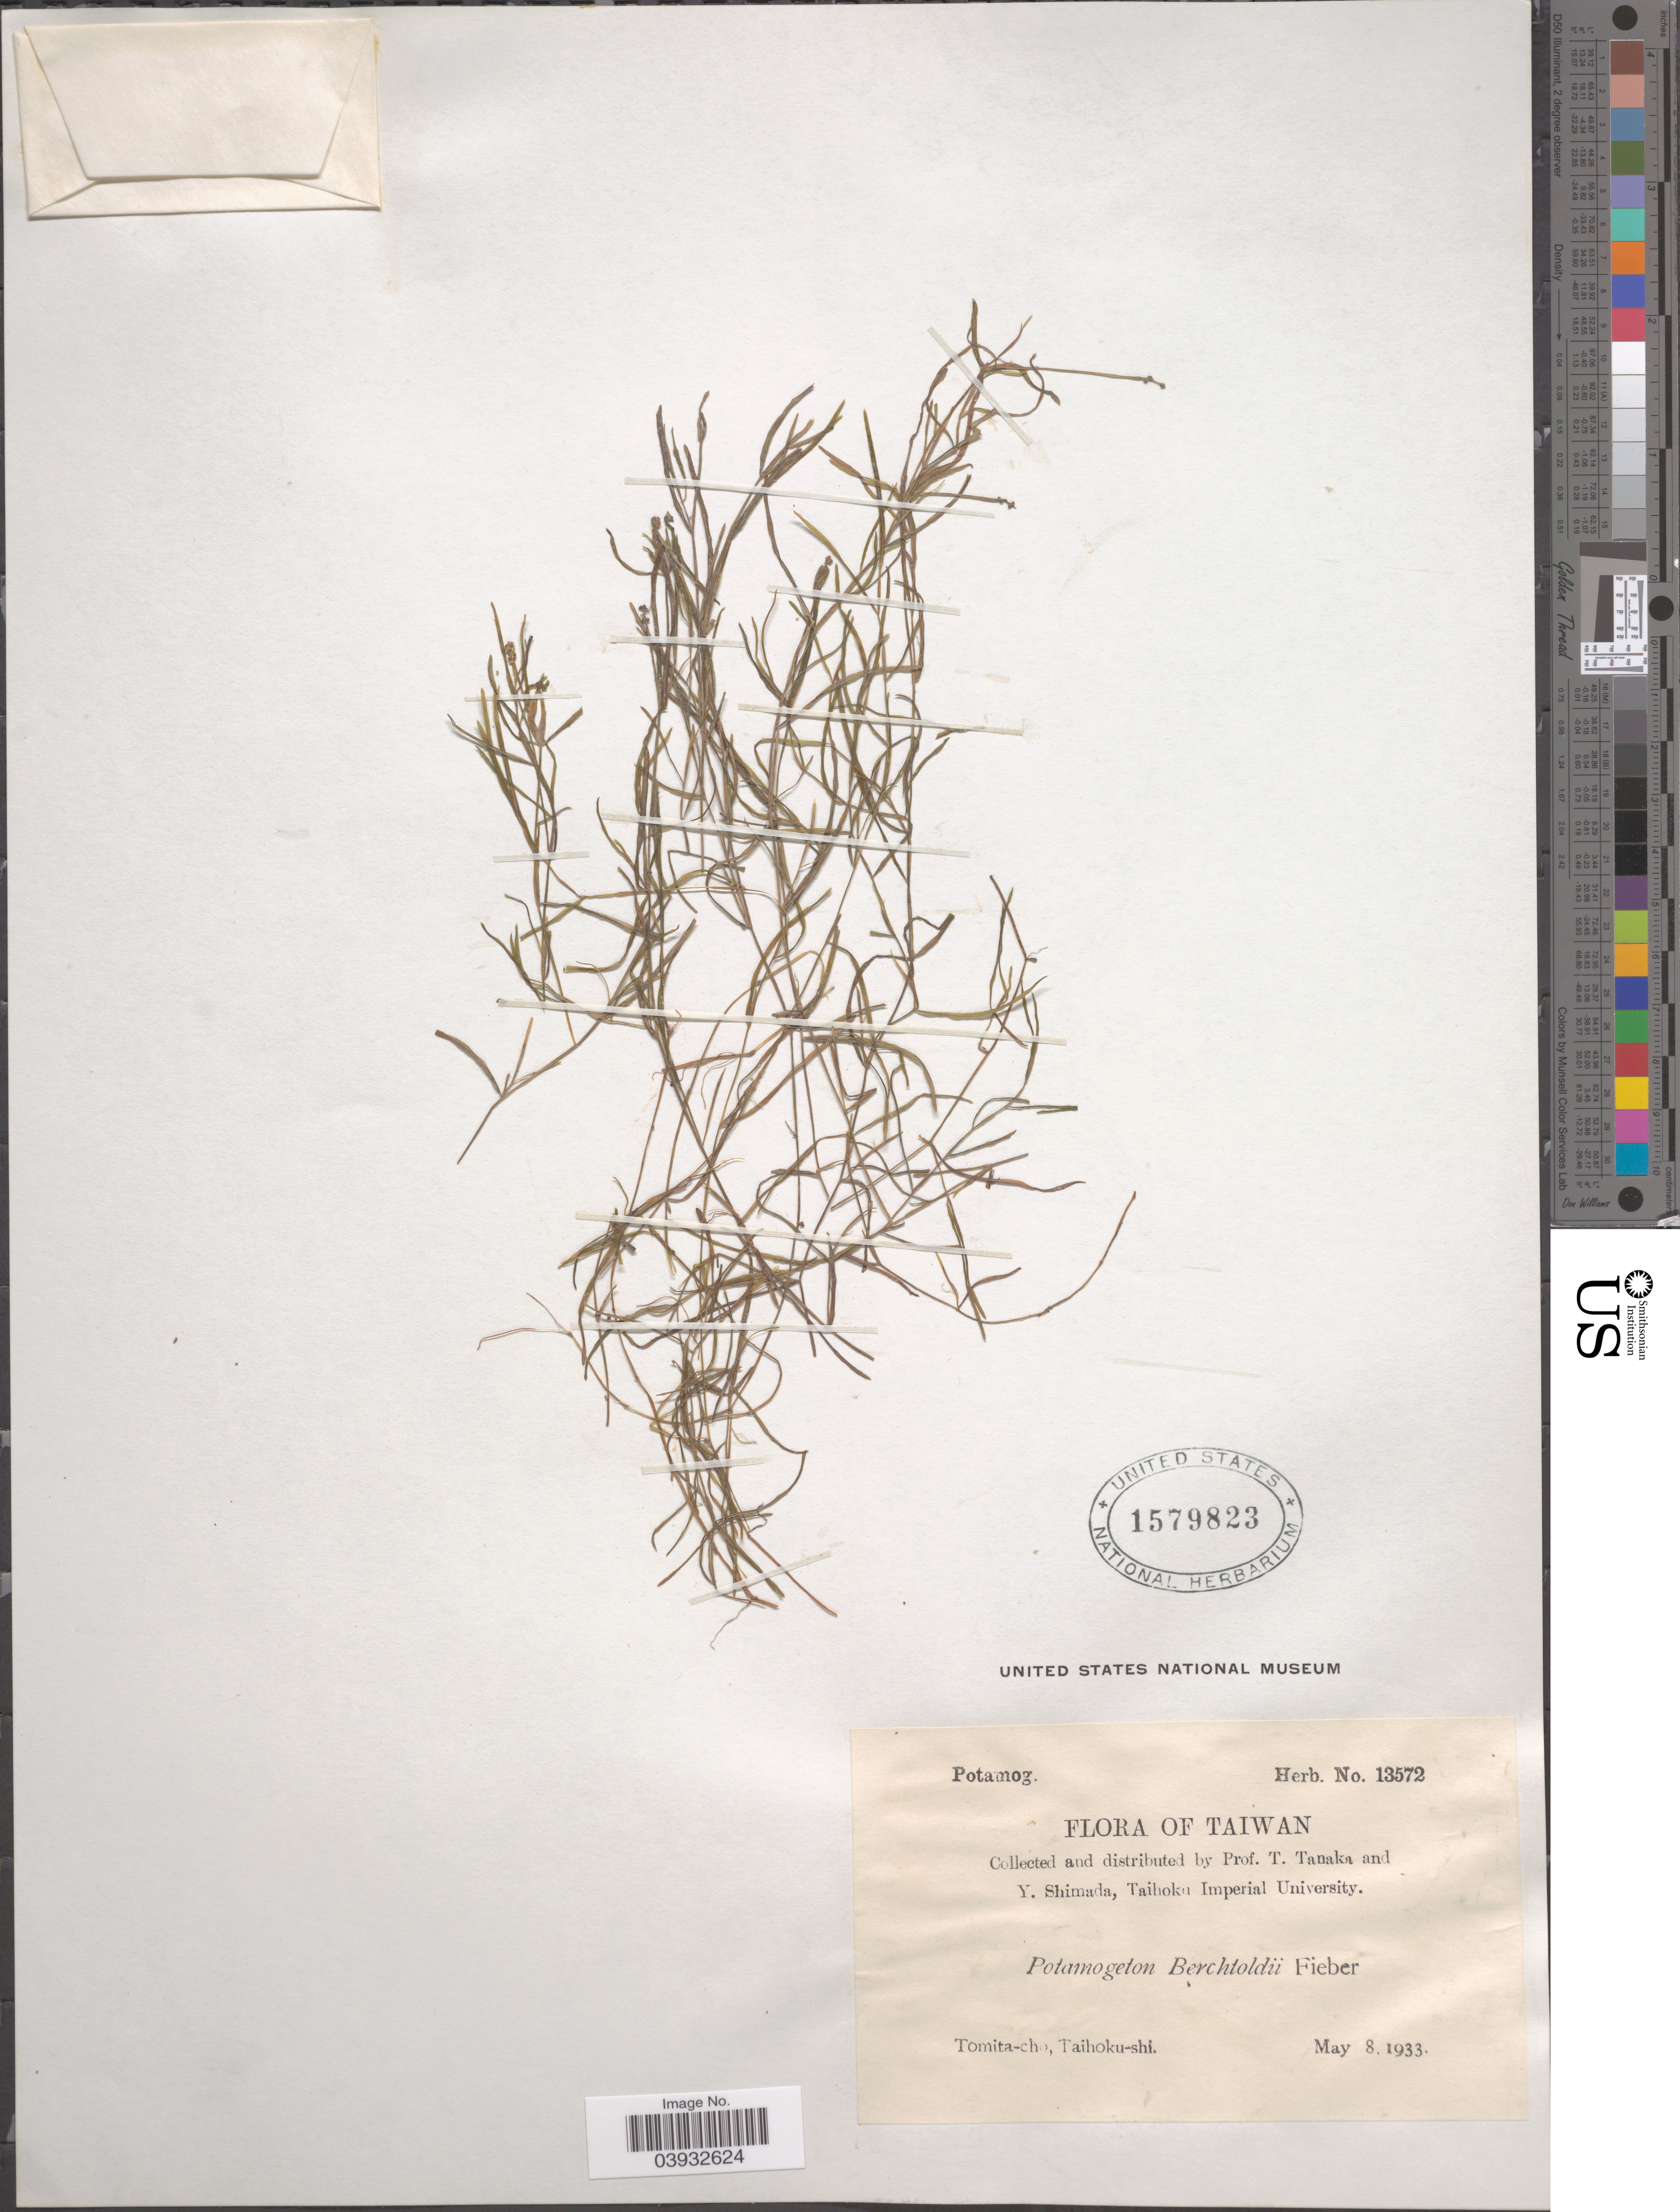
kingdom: Plantae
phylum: Tracheophyta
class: Liliopsida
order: Alismatales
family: Potamogetonaceae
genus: Potamogeton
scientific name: Potamogeton berchtoldii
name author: Fieber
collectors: T. Tanaka & Y. Shimada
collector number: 13572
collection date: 1933-05-08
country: Taiwan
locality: Tomita-cho, Taihoku-shi.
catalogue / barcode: US 1579823